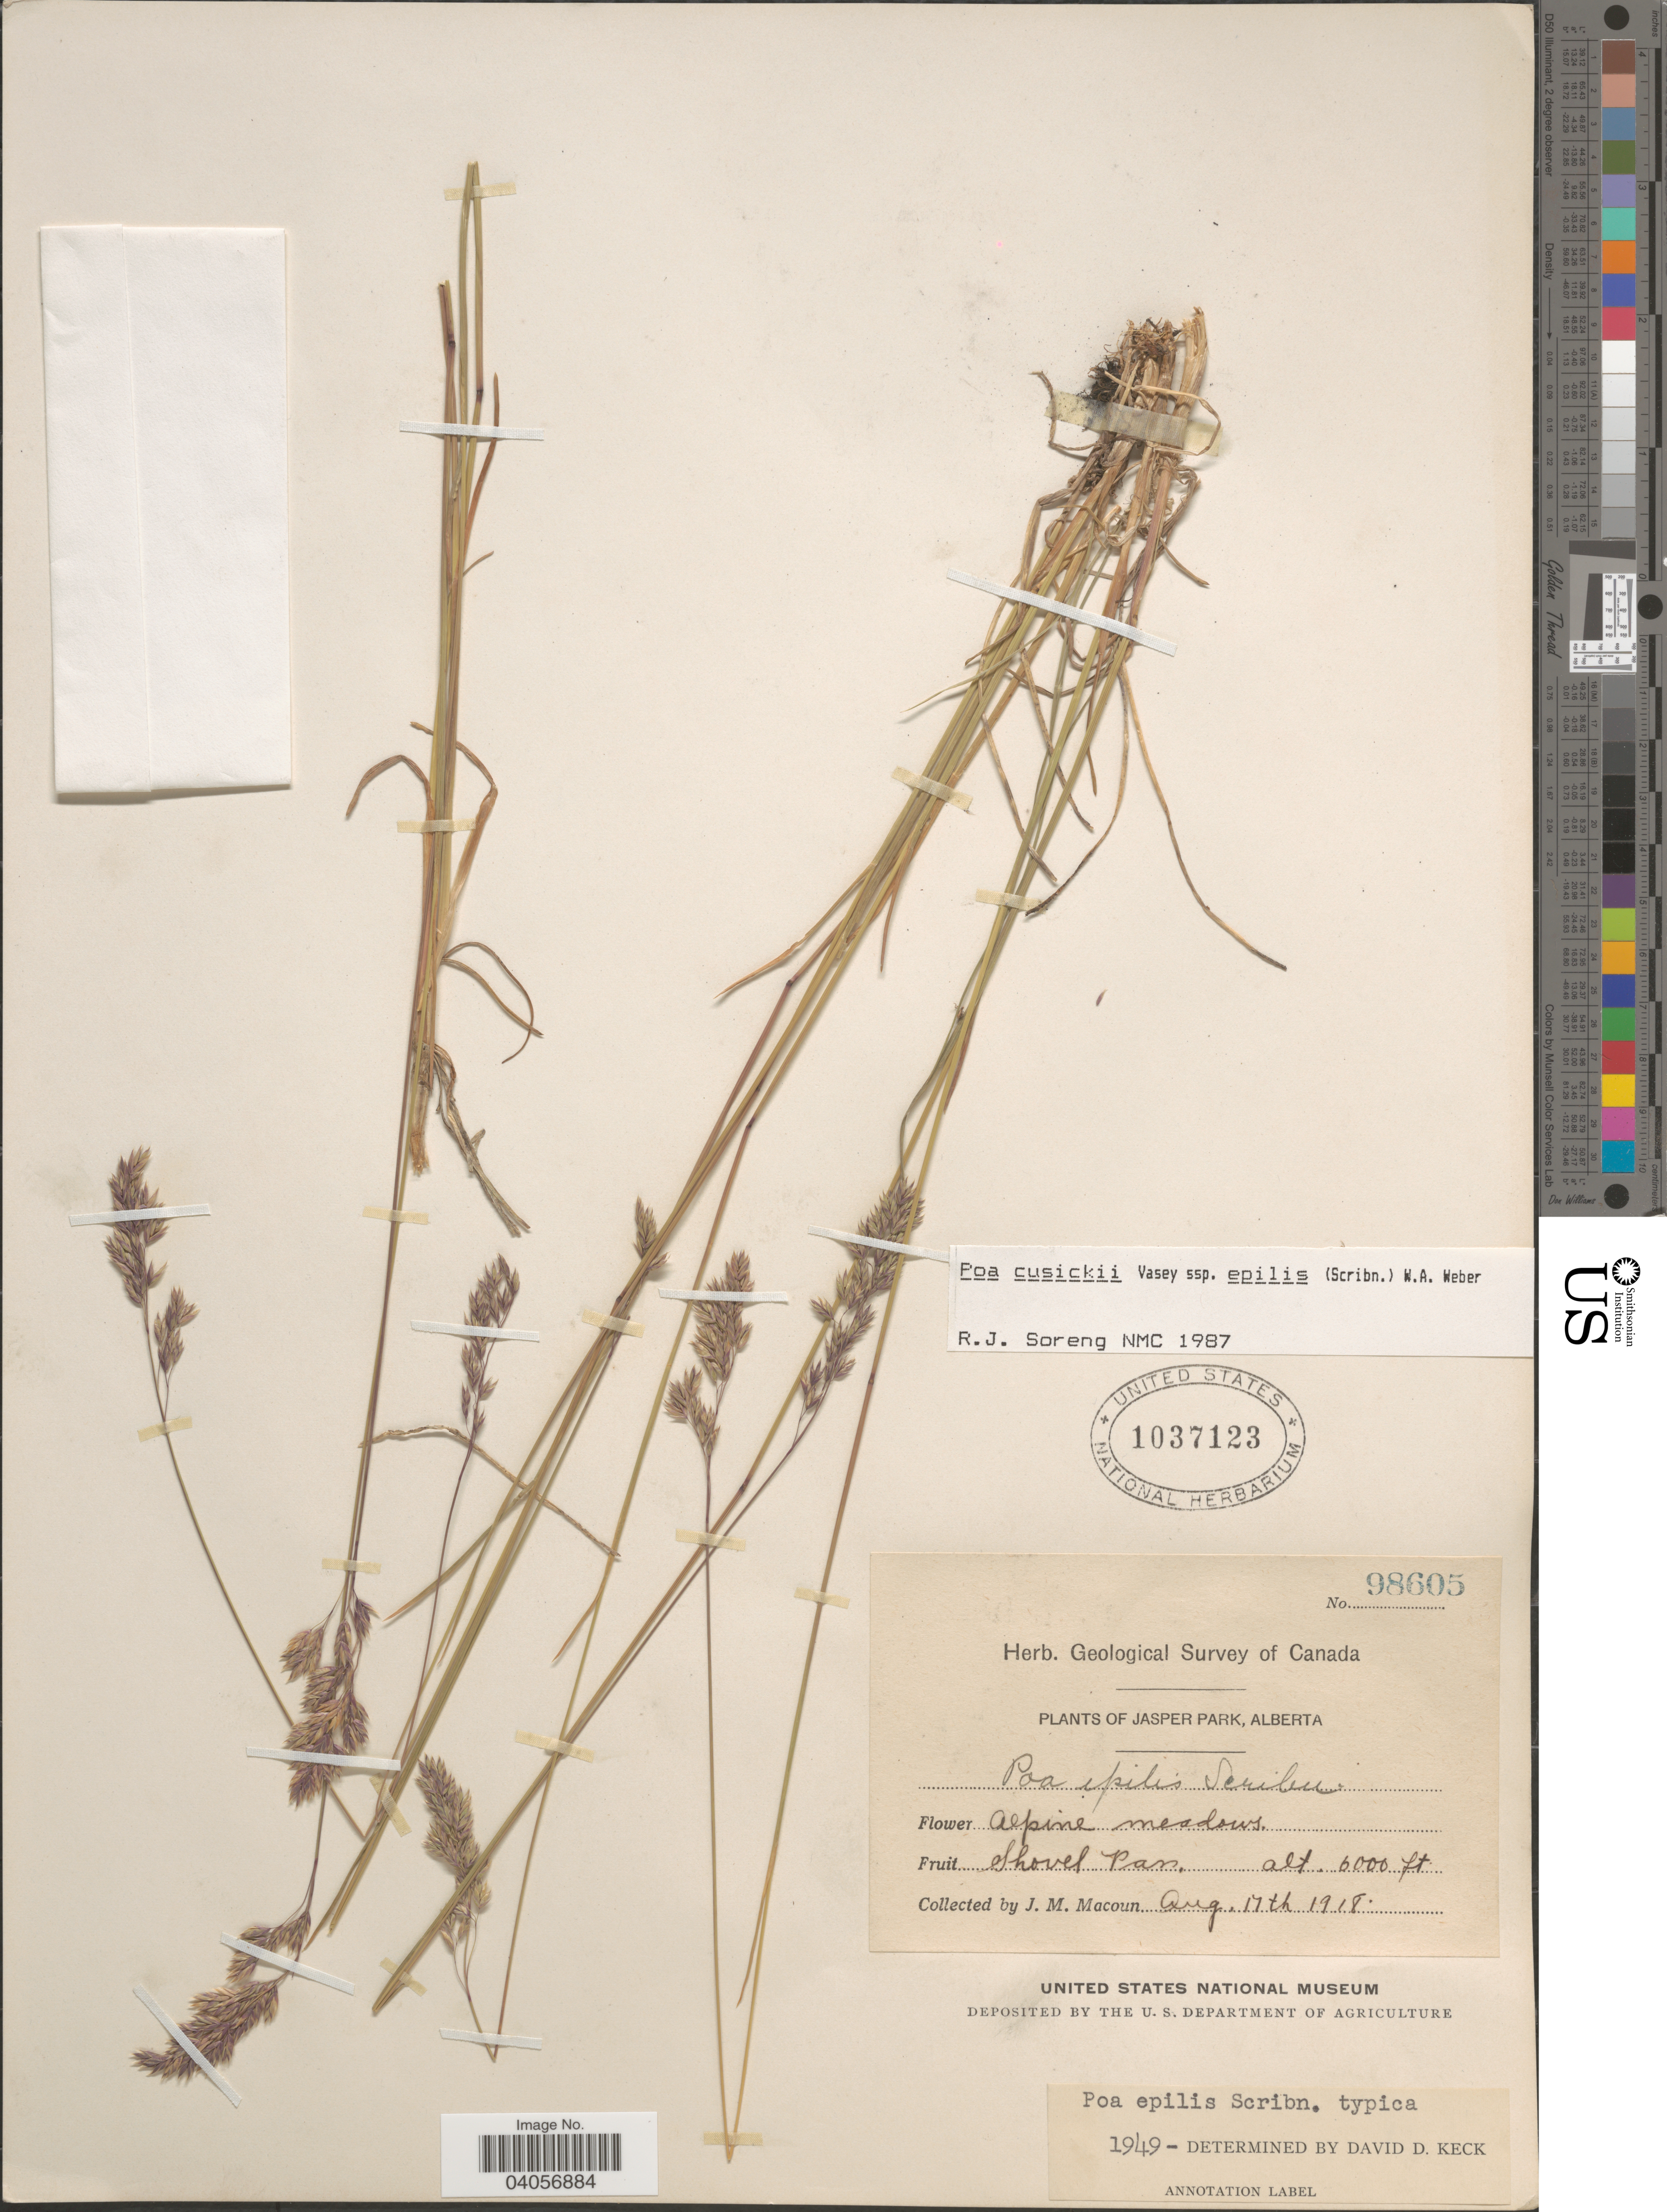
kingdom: Plantae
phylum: Tracheophyta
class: Liliopsida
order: Poales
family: Poaceae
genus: Poa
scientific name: Poa cusickii subsp. epilis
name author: (Scribn.) W.A. Weber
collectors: J. M. Macoun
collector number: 98605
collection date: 1918-08-17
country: Canada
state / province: Alberta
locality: Jasper Park. Alpine meadows. Shovel Pass.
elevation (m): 1829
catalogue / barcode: US 1037123